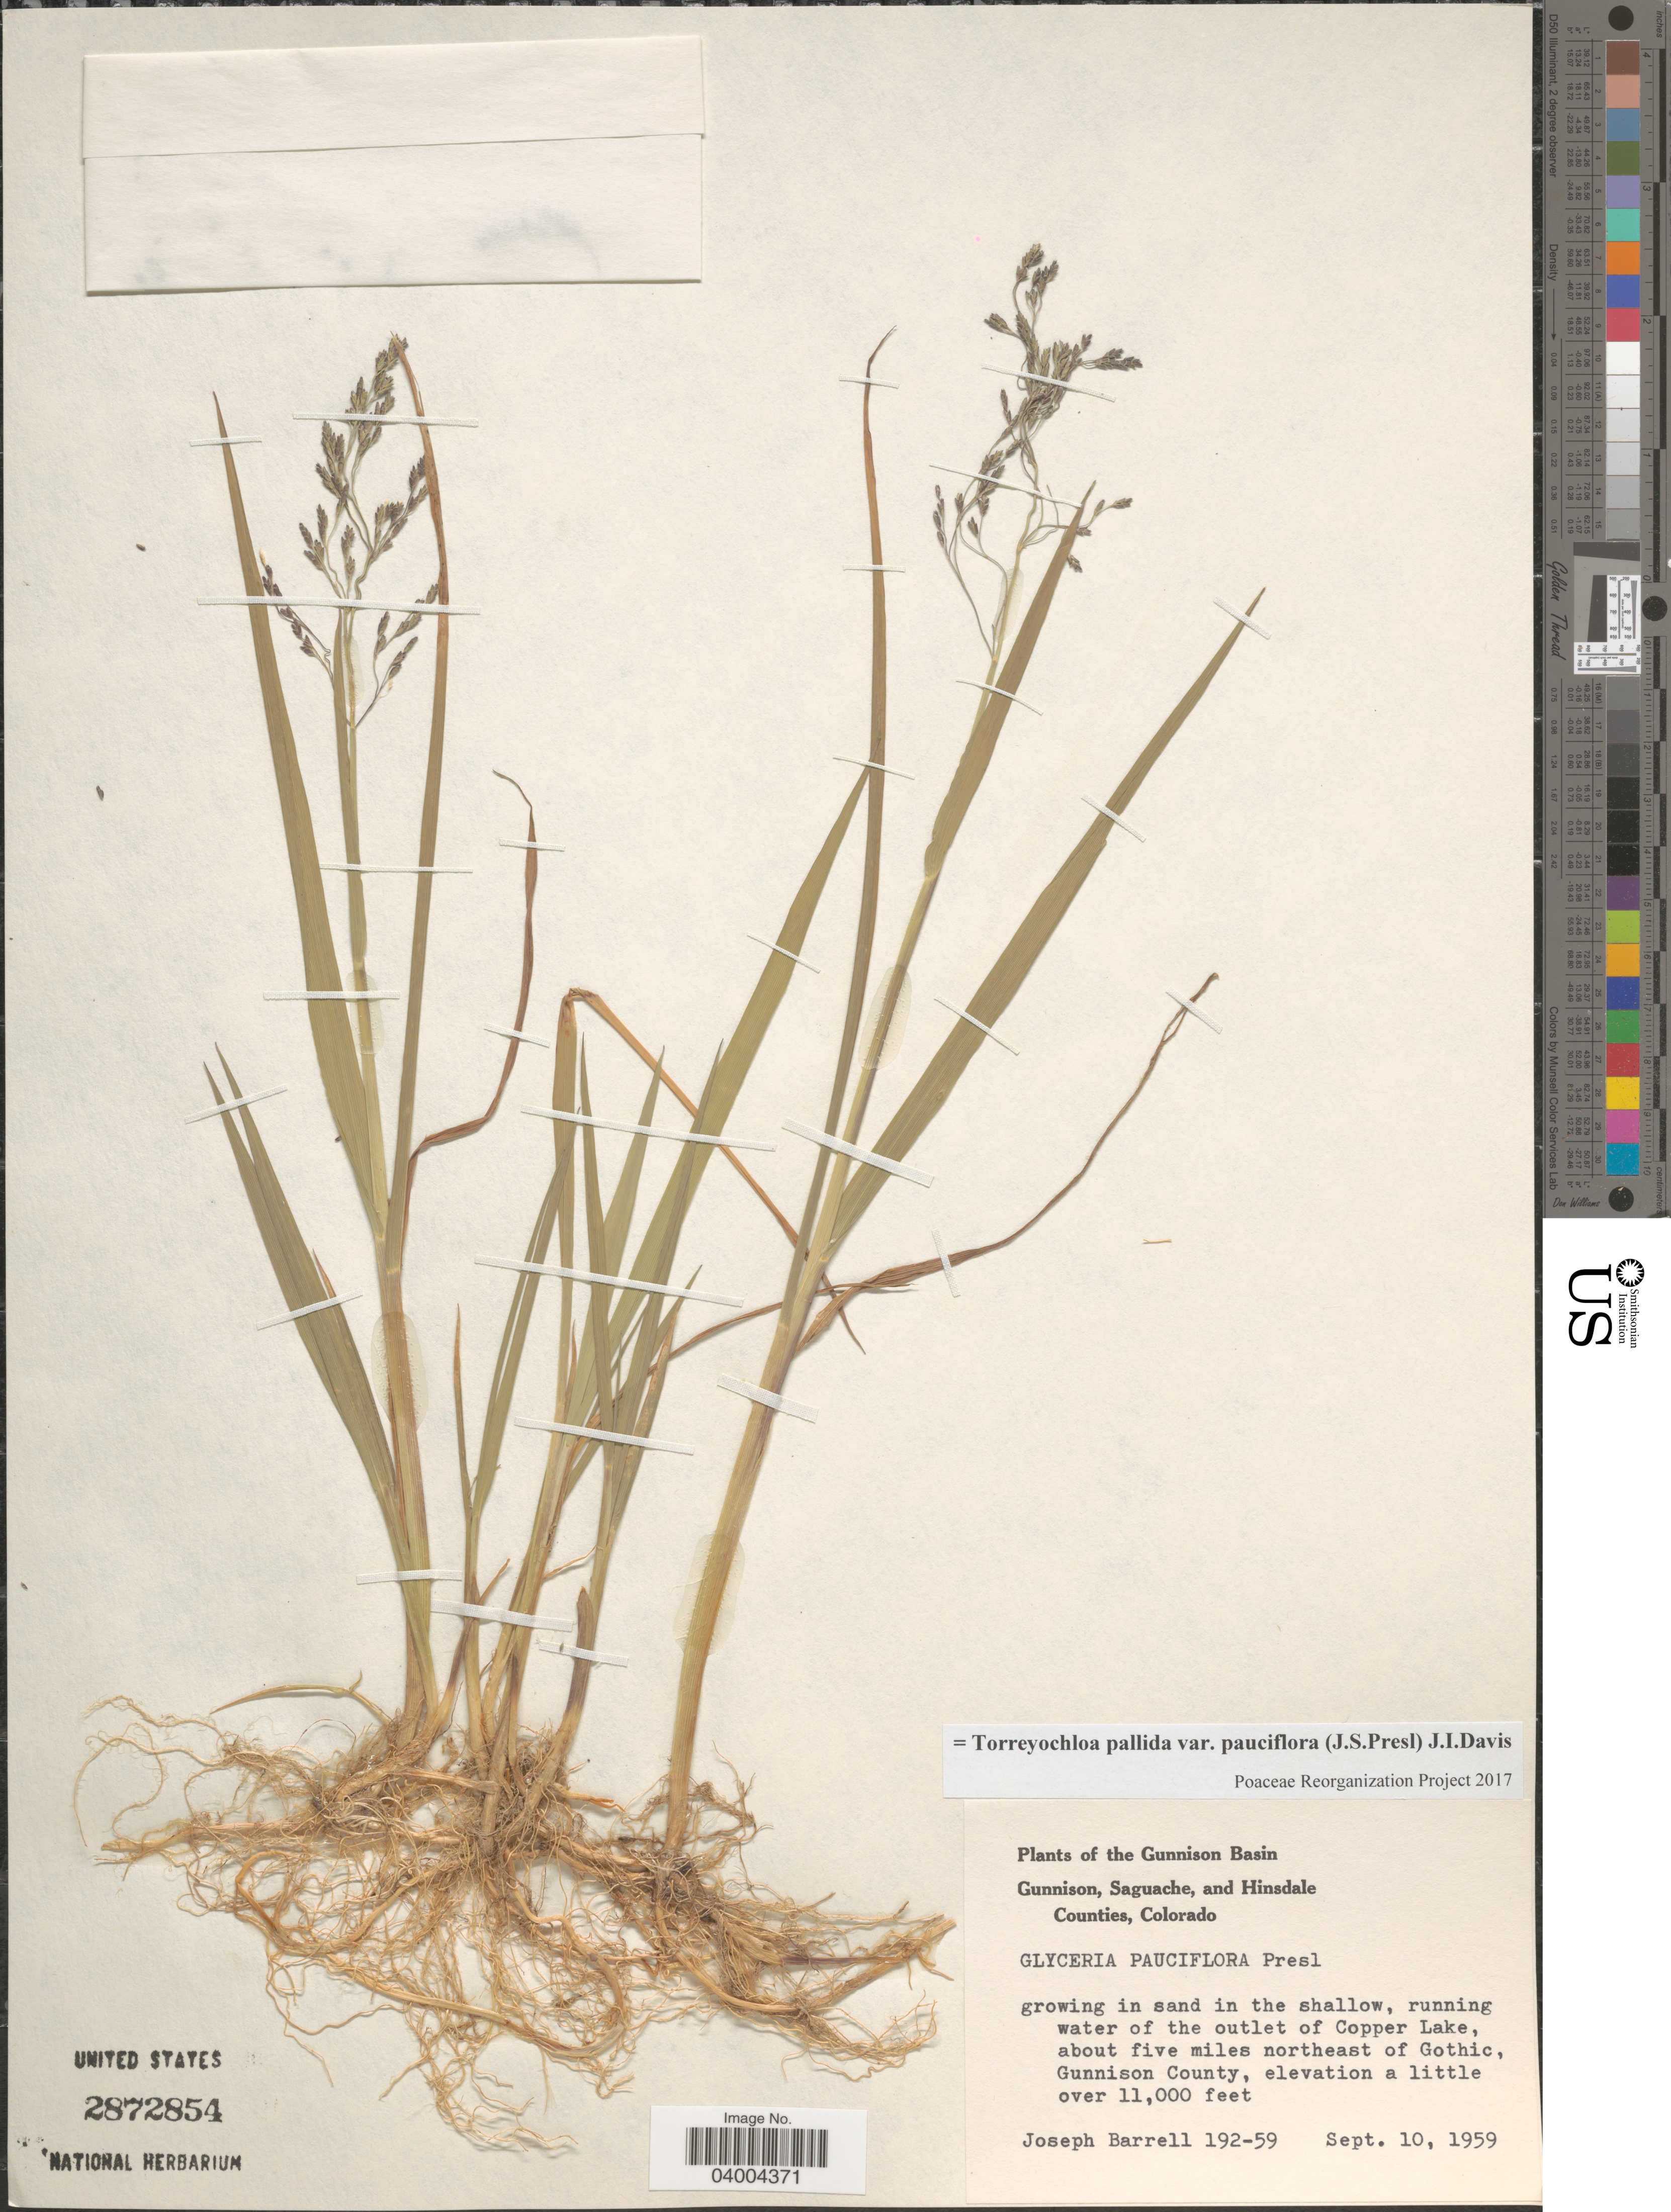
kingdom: Plantae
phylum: Tracheophyta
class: Liliopsida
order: Poales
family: Poaceae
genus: Torreyochloa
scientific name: Torreyochloa pallida var. pauciflora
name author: (J. Presl) J.I. Davis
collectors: J. Barrell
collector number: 192-59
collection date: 1959-09-10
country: United States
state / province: Colorado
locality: Gunnison Basin. In sand in the shallow, running water of the outlet of Copper Lake, about five miles northeast of Gothic, Gunnison County.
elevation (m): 3353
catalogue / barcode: US 2872854